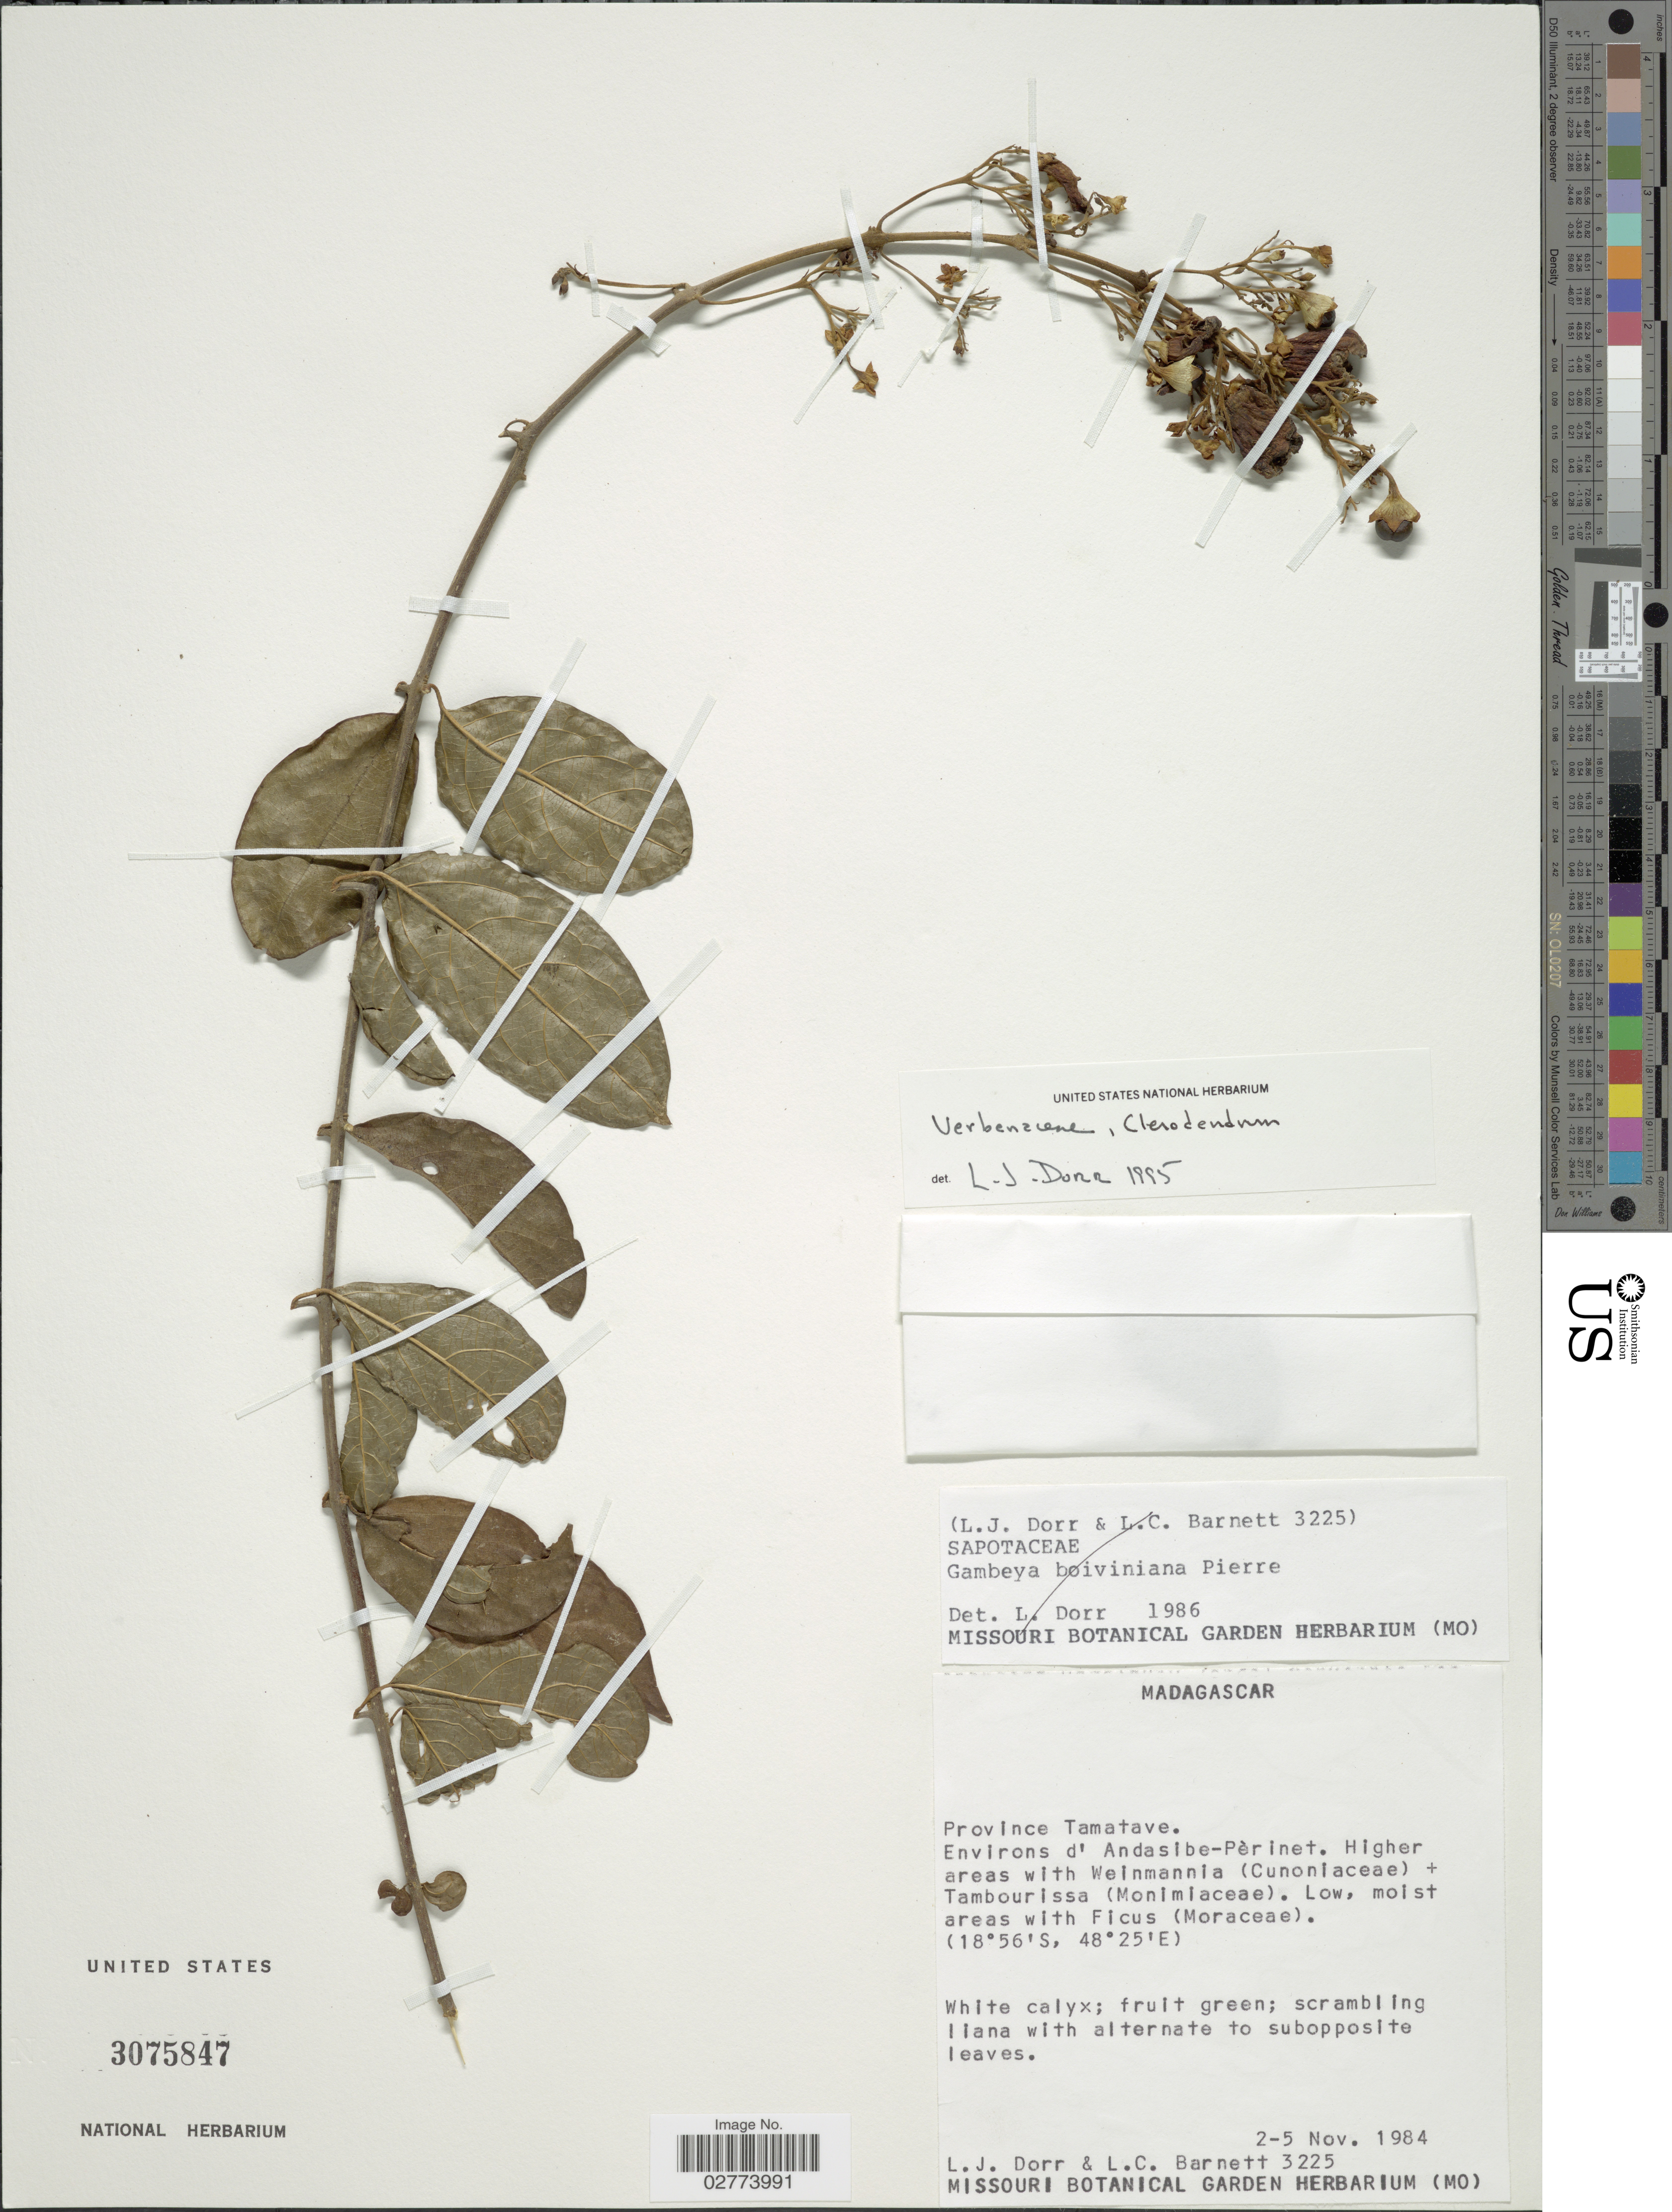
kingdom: Plantae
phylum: Tracheophyta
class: Magnoliopsida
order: Lamiales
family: Lamiaceae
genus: Clerodendrum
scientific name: Clerodendrum sp.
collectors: L. J. Dorr & L. C. Barnett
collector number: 3225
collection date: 1984-11-02/1984-11-05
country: Madagascar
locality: Province Tamatave. Environs d'Andasibe-Pèrinet.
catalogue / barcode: US 3075847